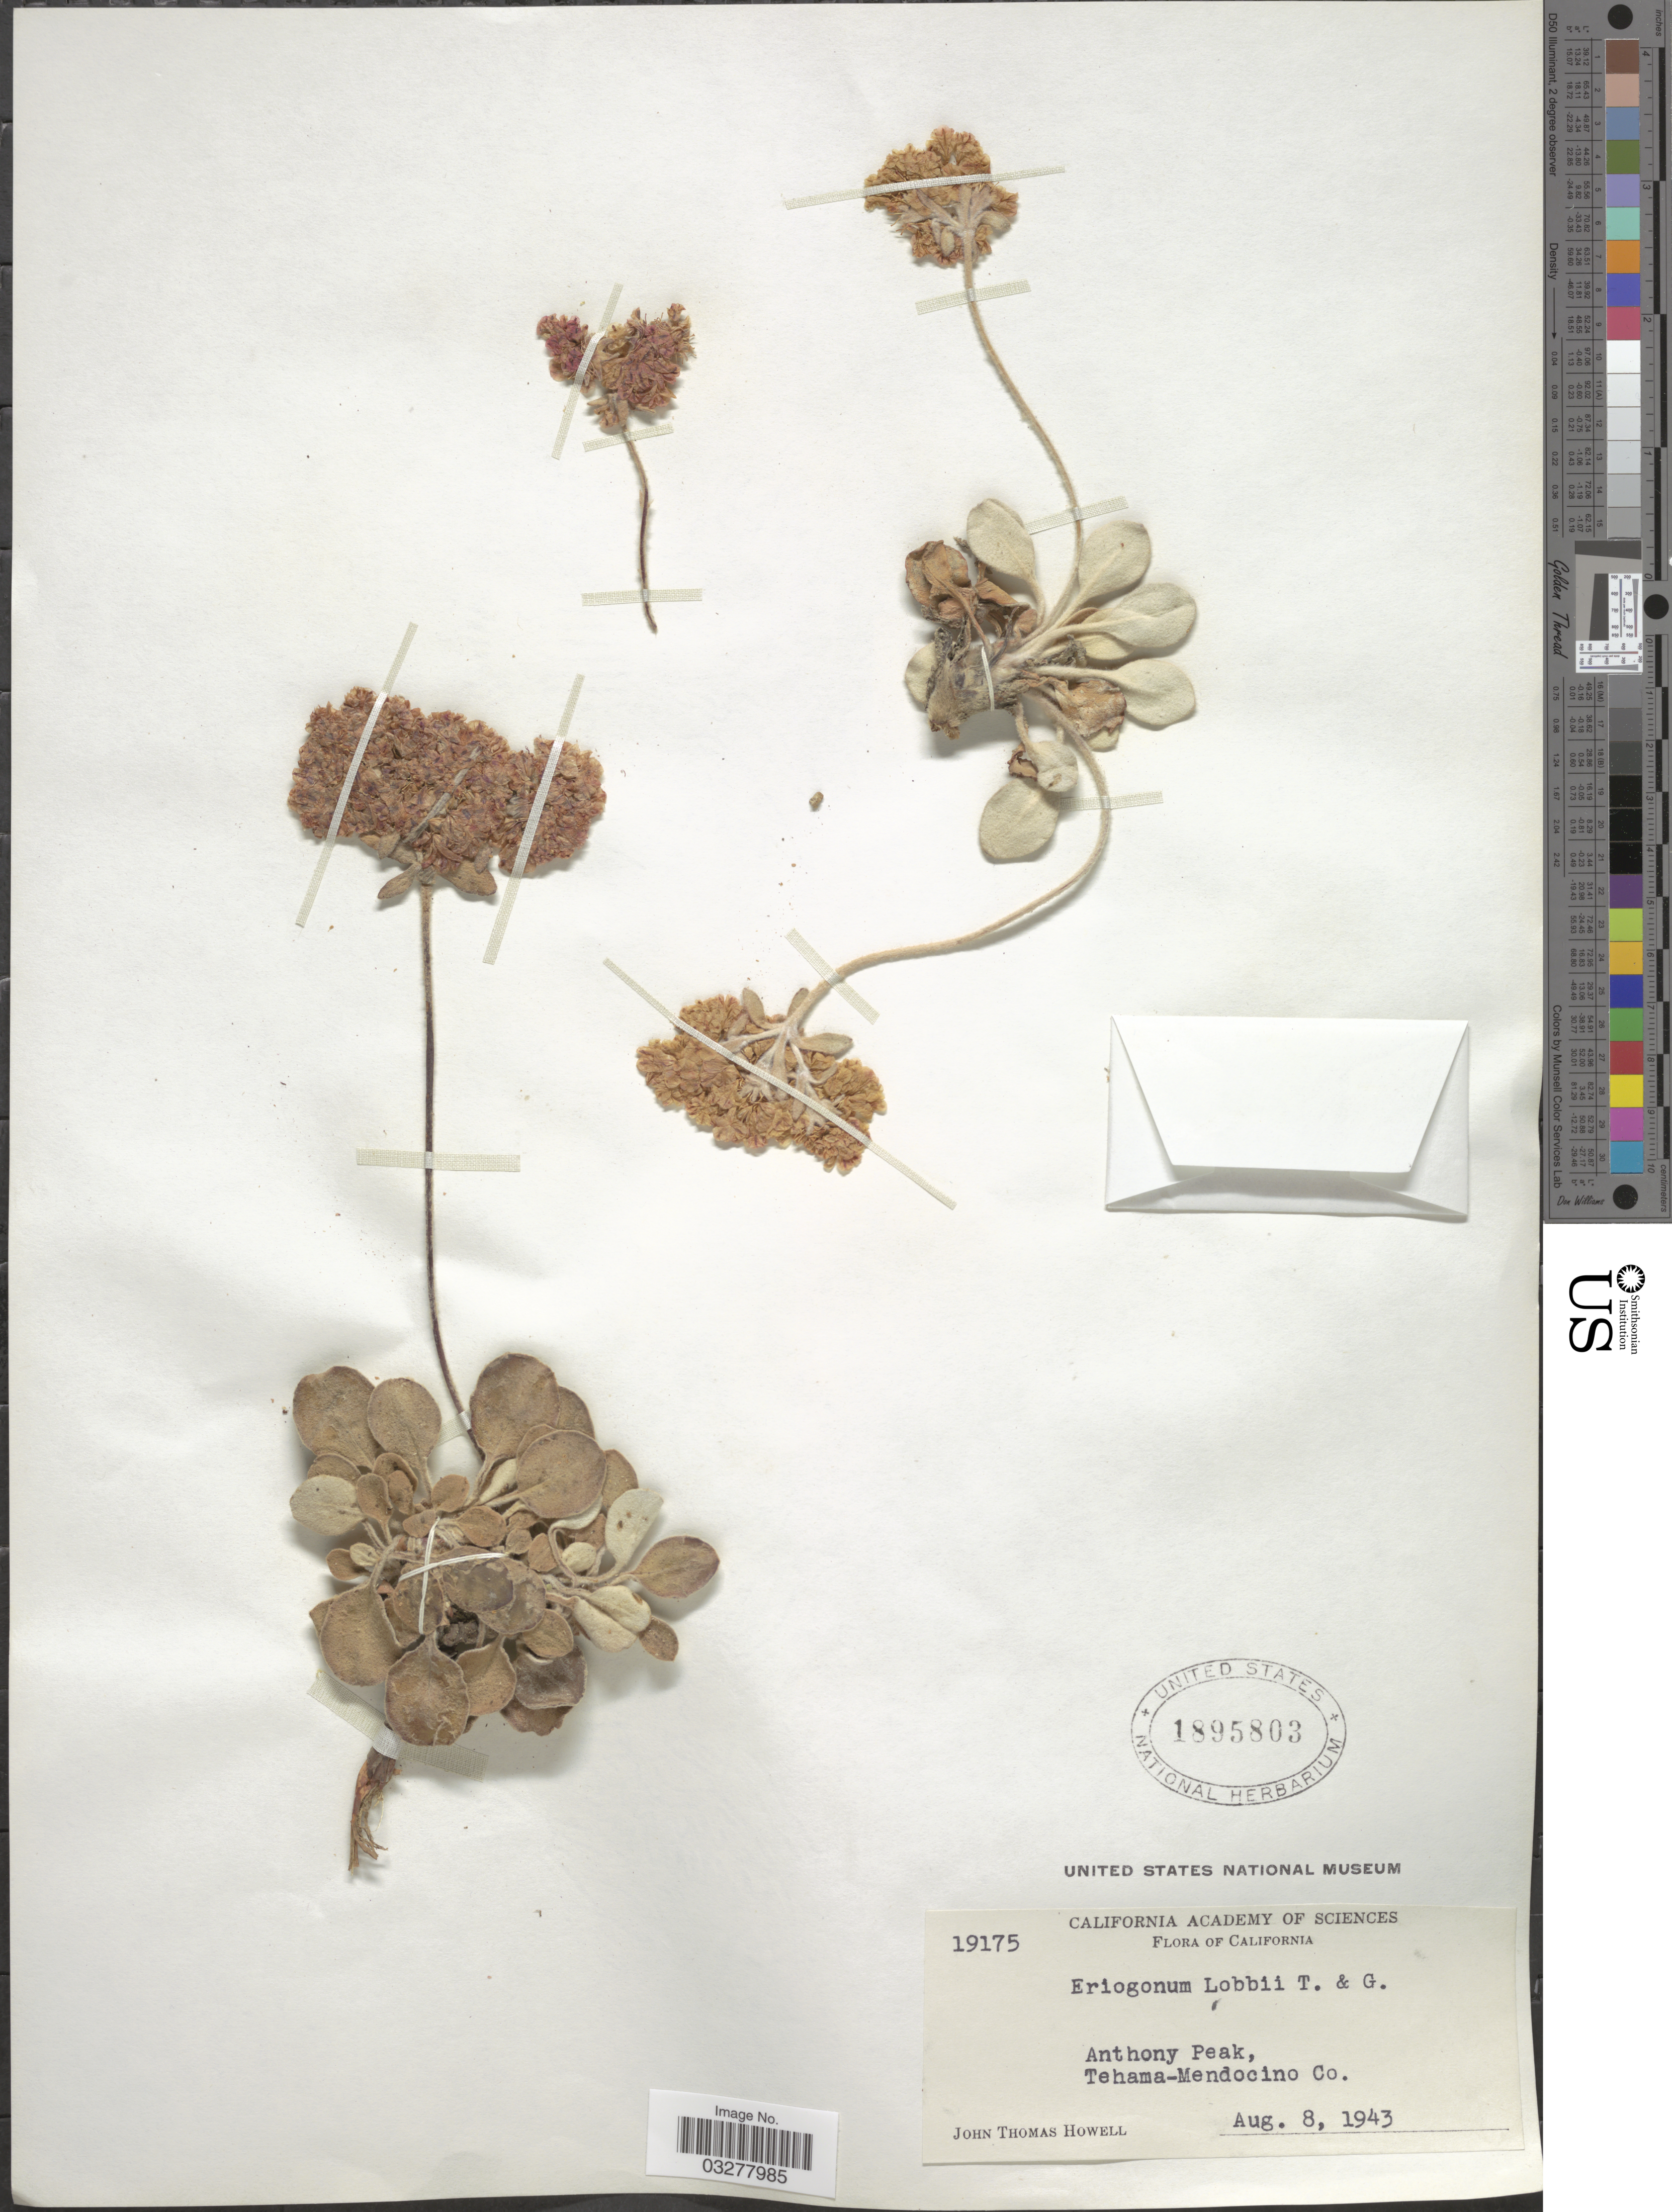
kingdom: Plantae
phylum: Tracheophyta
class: Magnoliopsida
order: Caryophyllales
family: Polygonaceae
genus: Eriogonum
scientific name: Eriogonum lobbii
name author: Torr. & A. Gray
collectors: J. T. Howell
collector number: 19175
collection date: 1943-08-08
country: United States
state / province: California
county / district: Mendocino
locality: Anthony Peak, Tehama-Mendocino Co.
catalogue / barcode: US 1895803